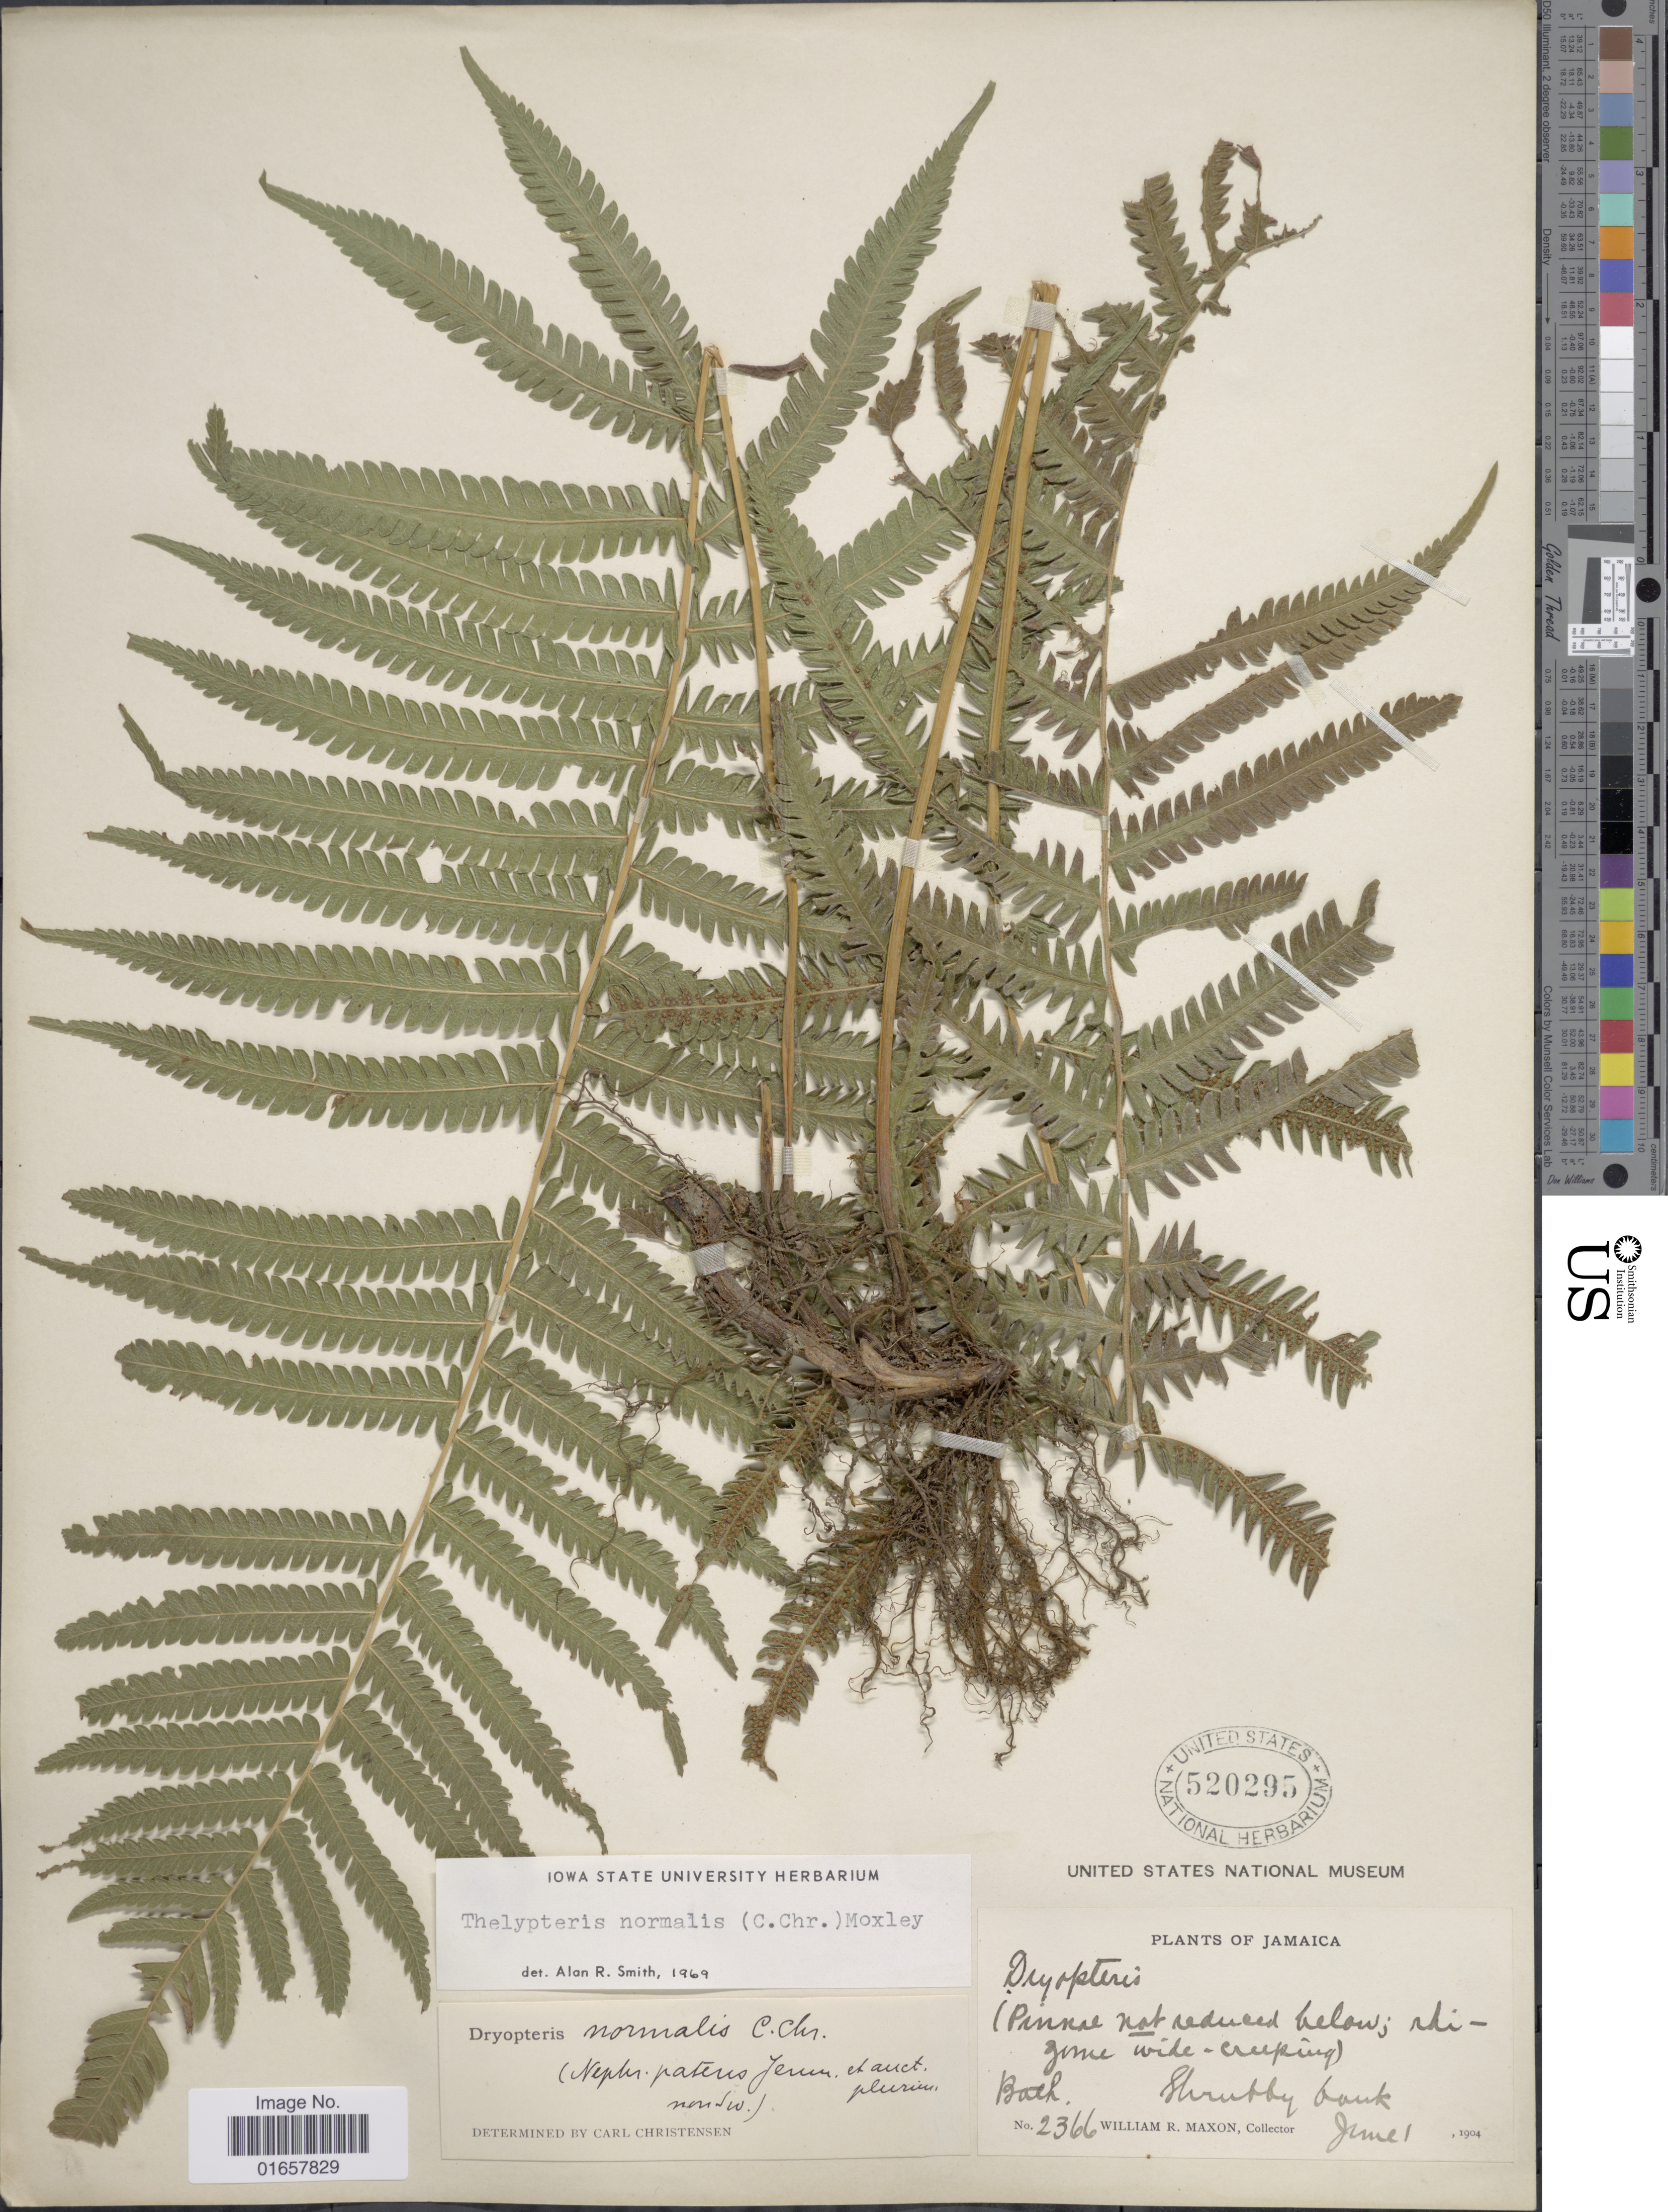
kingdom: Plantae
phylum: Tracheophyta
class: Polypodiopsida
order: Polypodiales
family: Thelypteridaceae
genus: Christella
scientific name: Christella kunthii comb. ined.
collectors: W. R. Maxon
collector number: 2366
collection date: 1904-06-01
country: Jamaica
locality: Jamaica, Bath, shrubby bank.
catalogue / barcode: US 520295